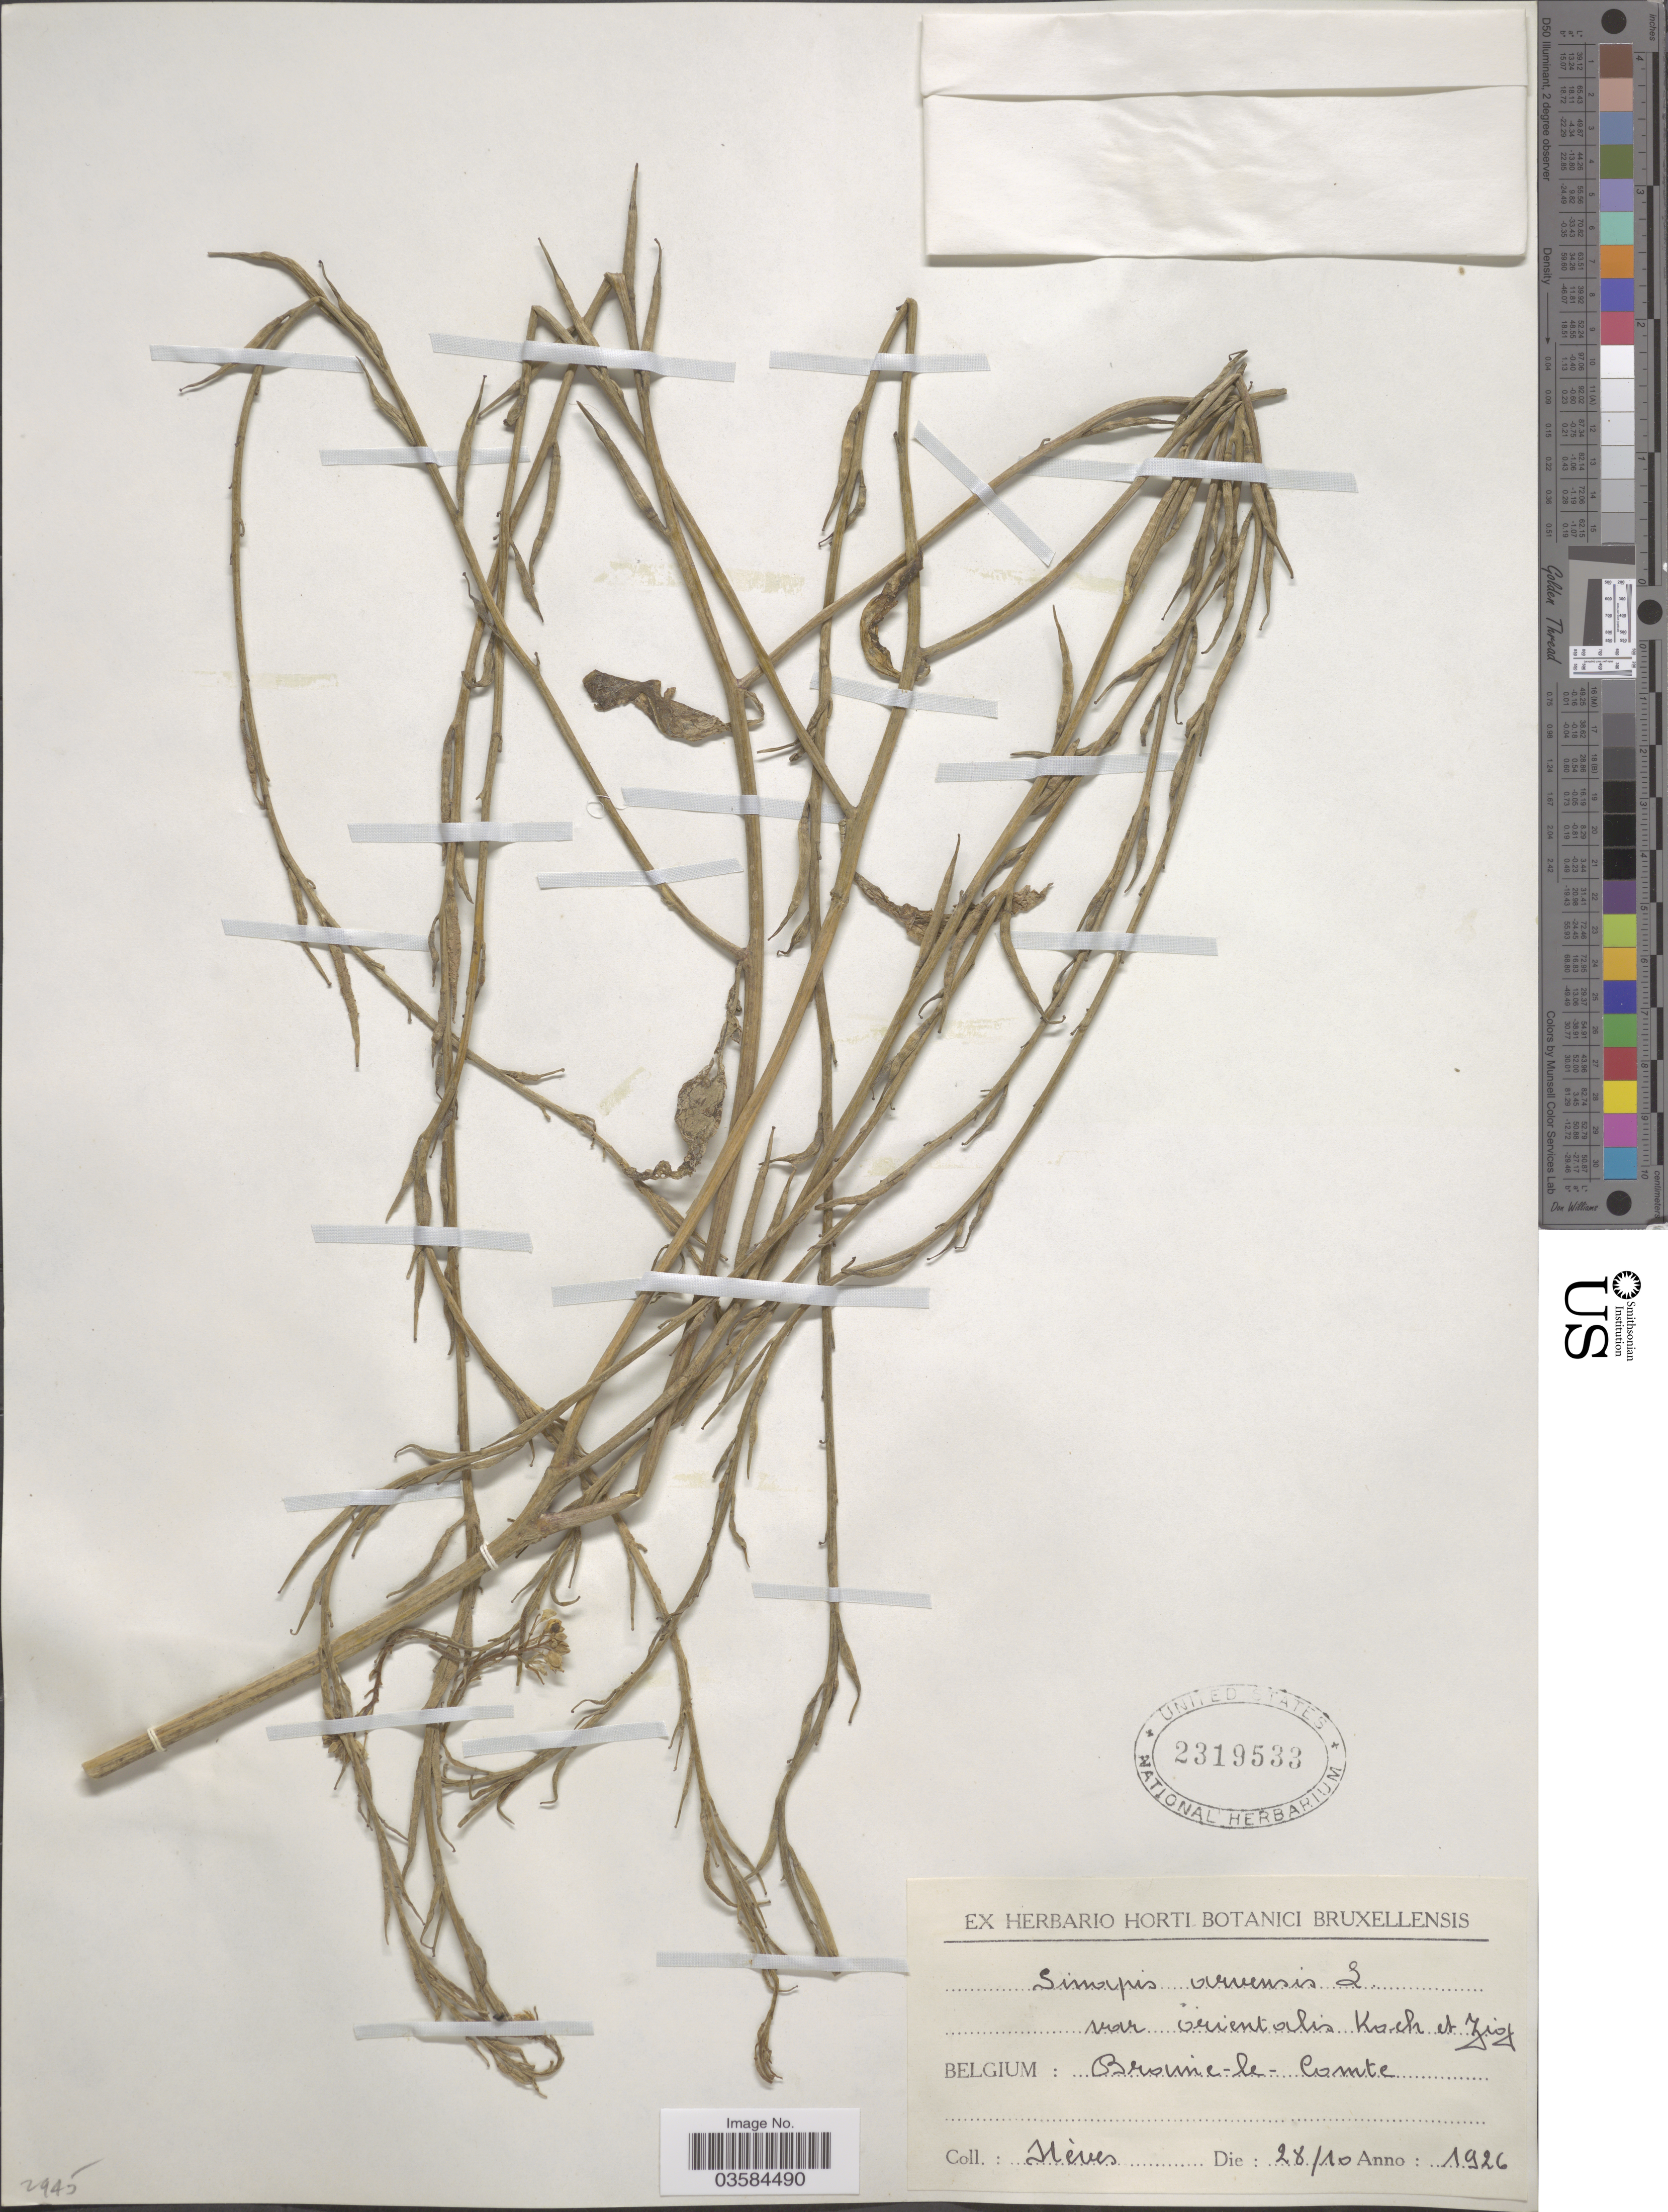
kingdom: Plantae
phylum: Tracheophyta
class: Magnoliopsida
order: Brassicales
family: Brassicaceae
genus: Sinapis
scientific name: Sinapis arvensis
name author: L.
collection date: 1926-10-28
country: Belgium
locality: Braine-le-Comte.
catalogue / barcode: US 2319533